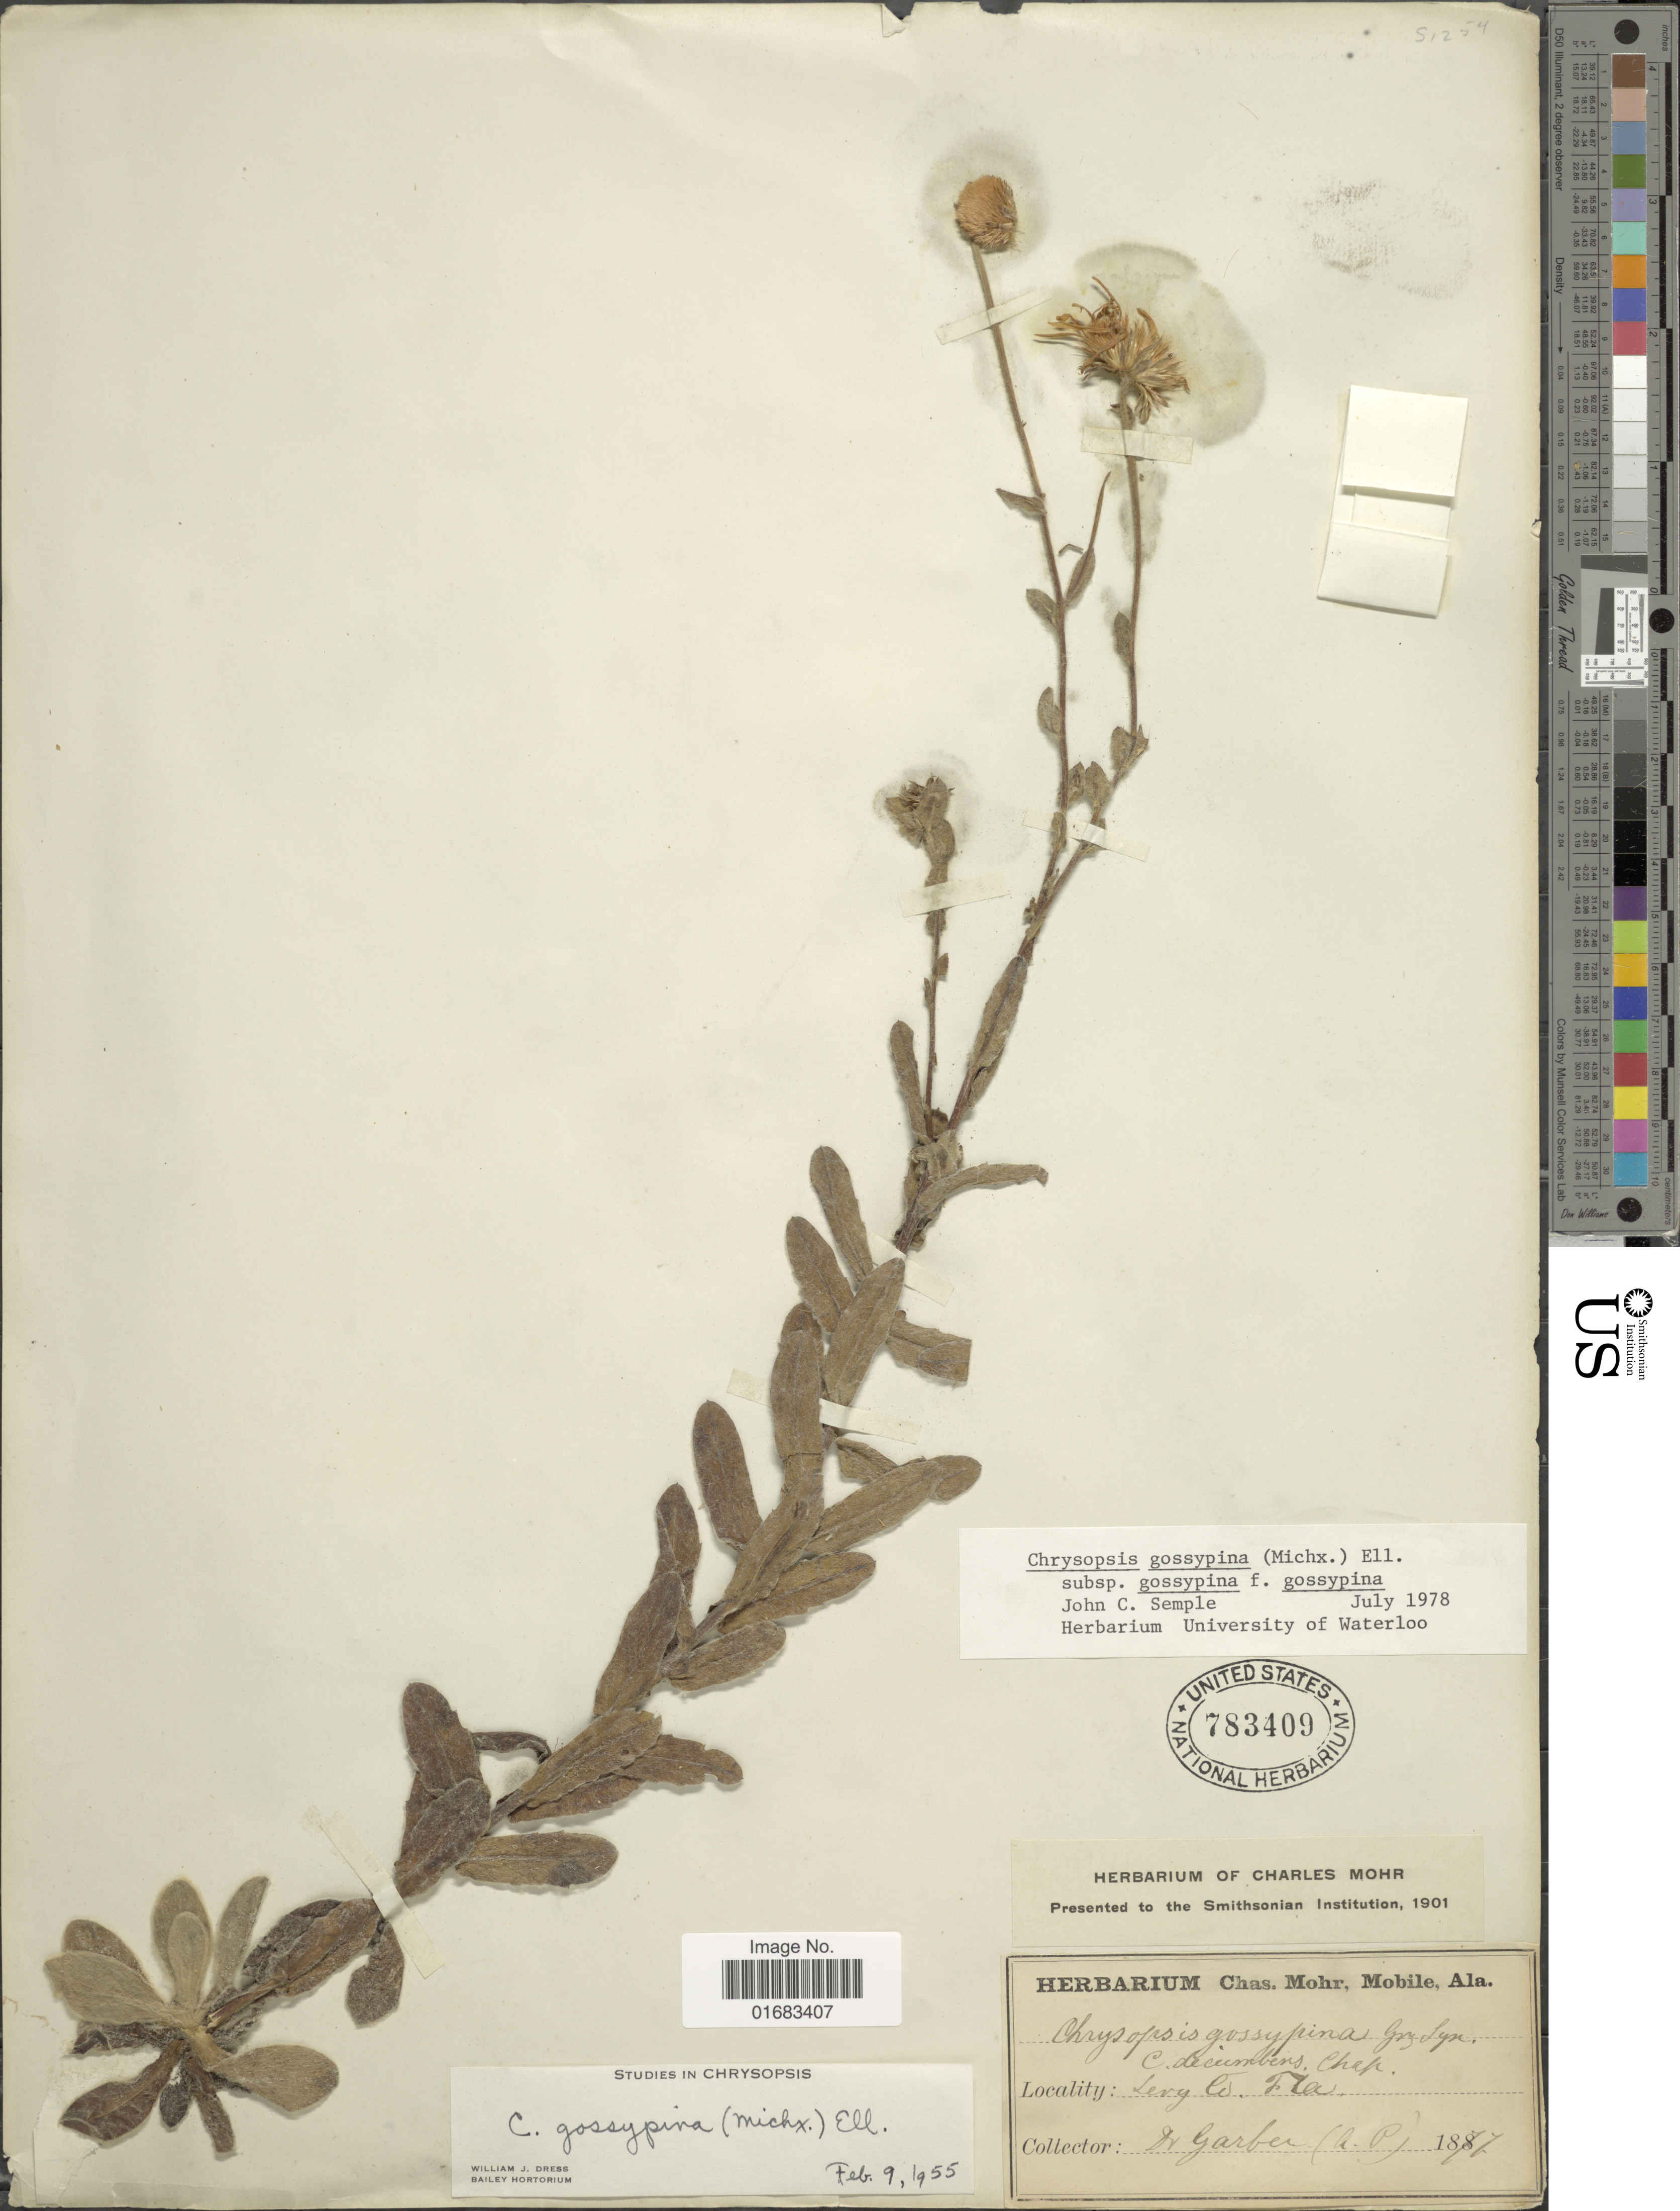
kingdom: Plantae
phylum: Tracheophyta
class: Magnoliopsida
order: Asterales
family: Asteraceae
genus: Chrysopsis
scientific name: Chrysopsis gossypina f. gossypina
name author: (Michx.) Elliott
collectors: A. P. Garber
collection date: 1877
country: United States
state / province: Florida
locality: Levy Co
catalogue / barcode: US 783409